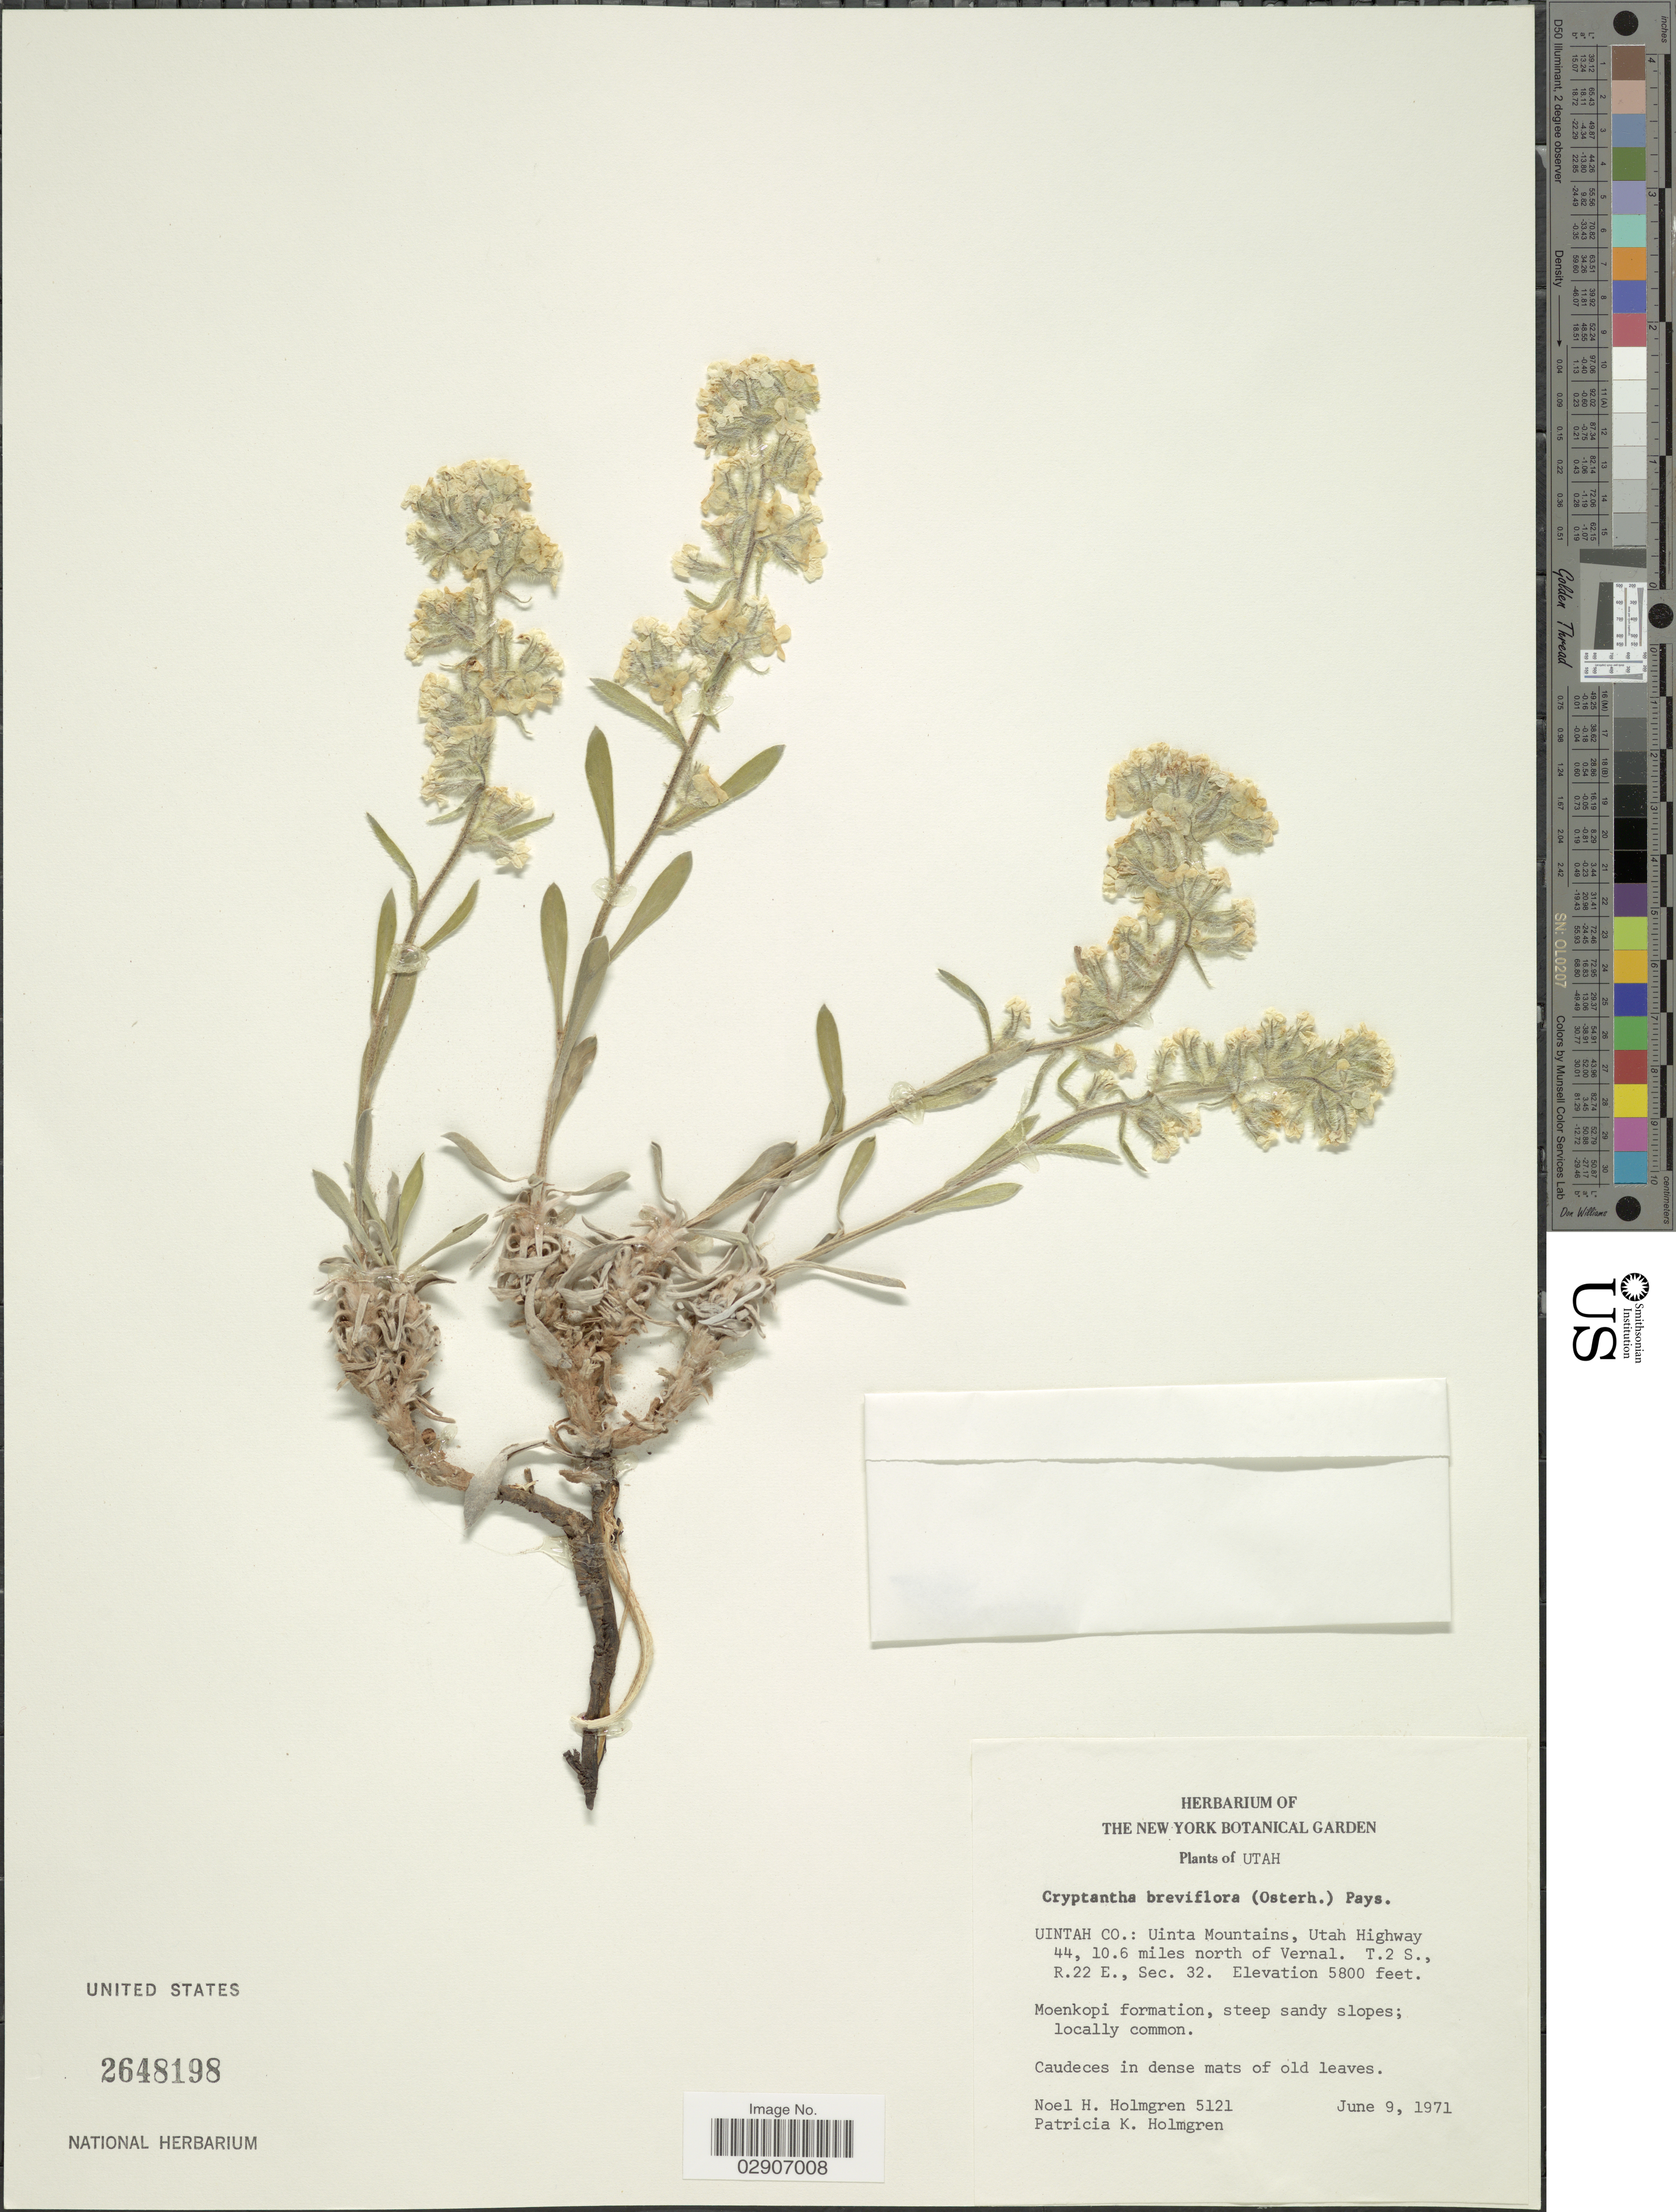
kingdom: Plantae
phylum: Tracheophyta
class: Magnoliopsida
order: Boraginales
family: Boraginaceae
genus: Cryptantha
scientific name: Cryptantha breviflora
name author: (Osterh.) Payson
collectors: N. H. Holmgren & P. K. Holmgren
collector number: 5121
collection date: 1971-06-09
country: United States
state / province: Utah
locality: Uintah Co.: Uinta Mountains, Utah Highway 44, 10.6 miles north of Vernal. T. 2 S., R. 22 E., Sec. 32.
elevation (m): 1768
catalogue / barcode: US 2648198